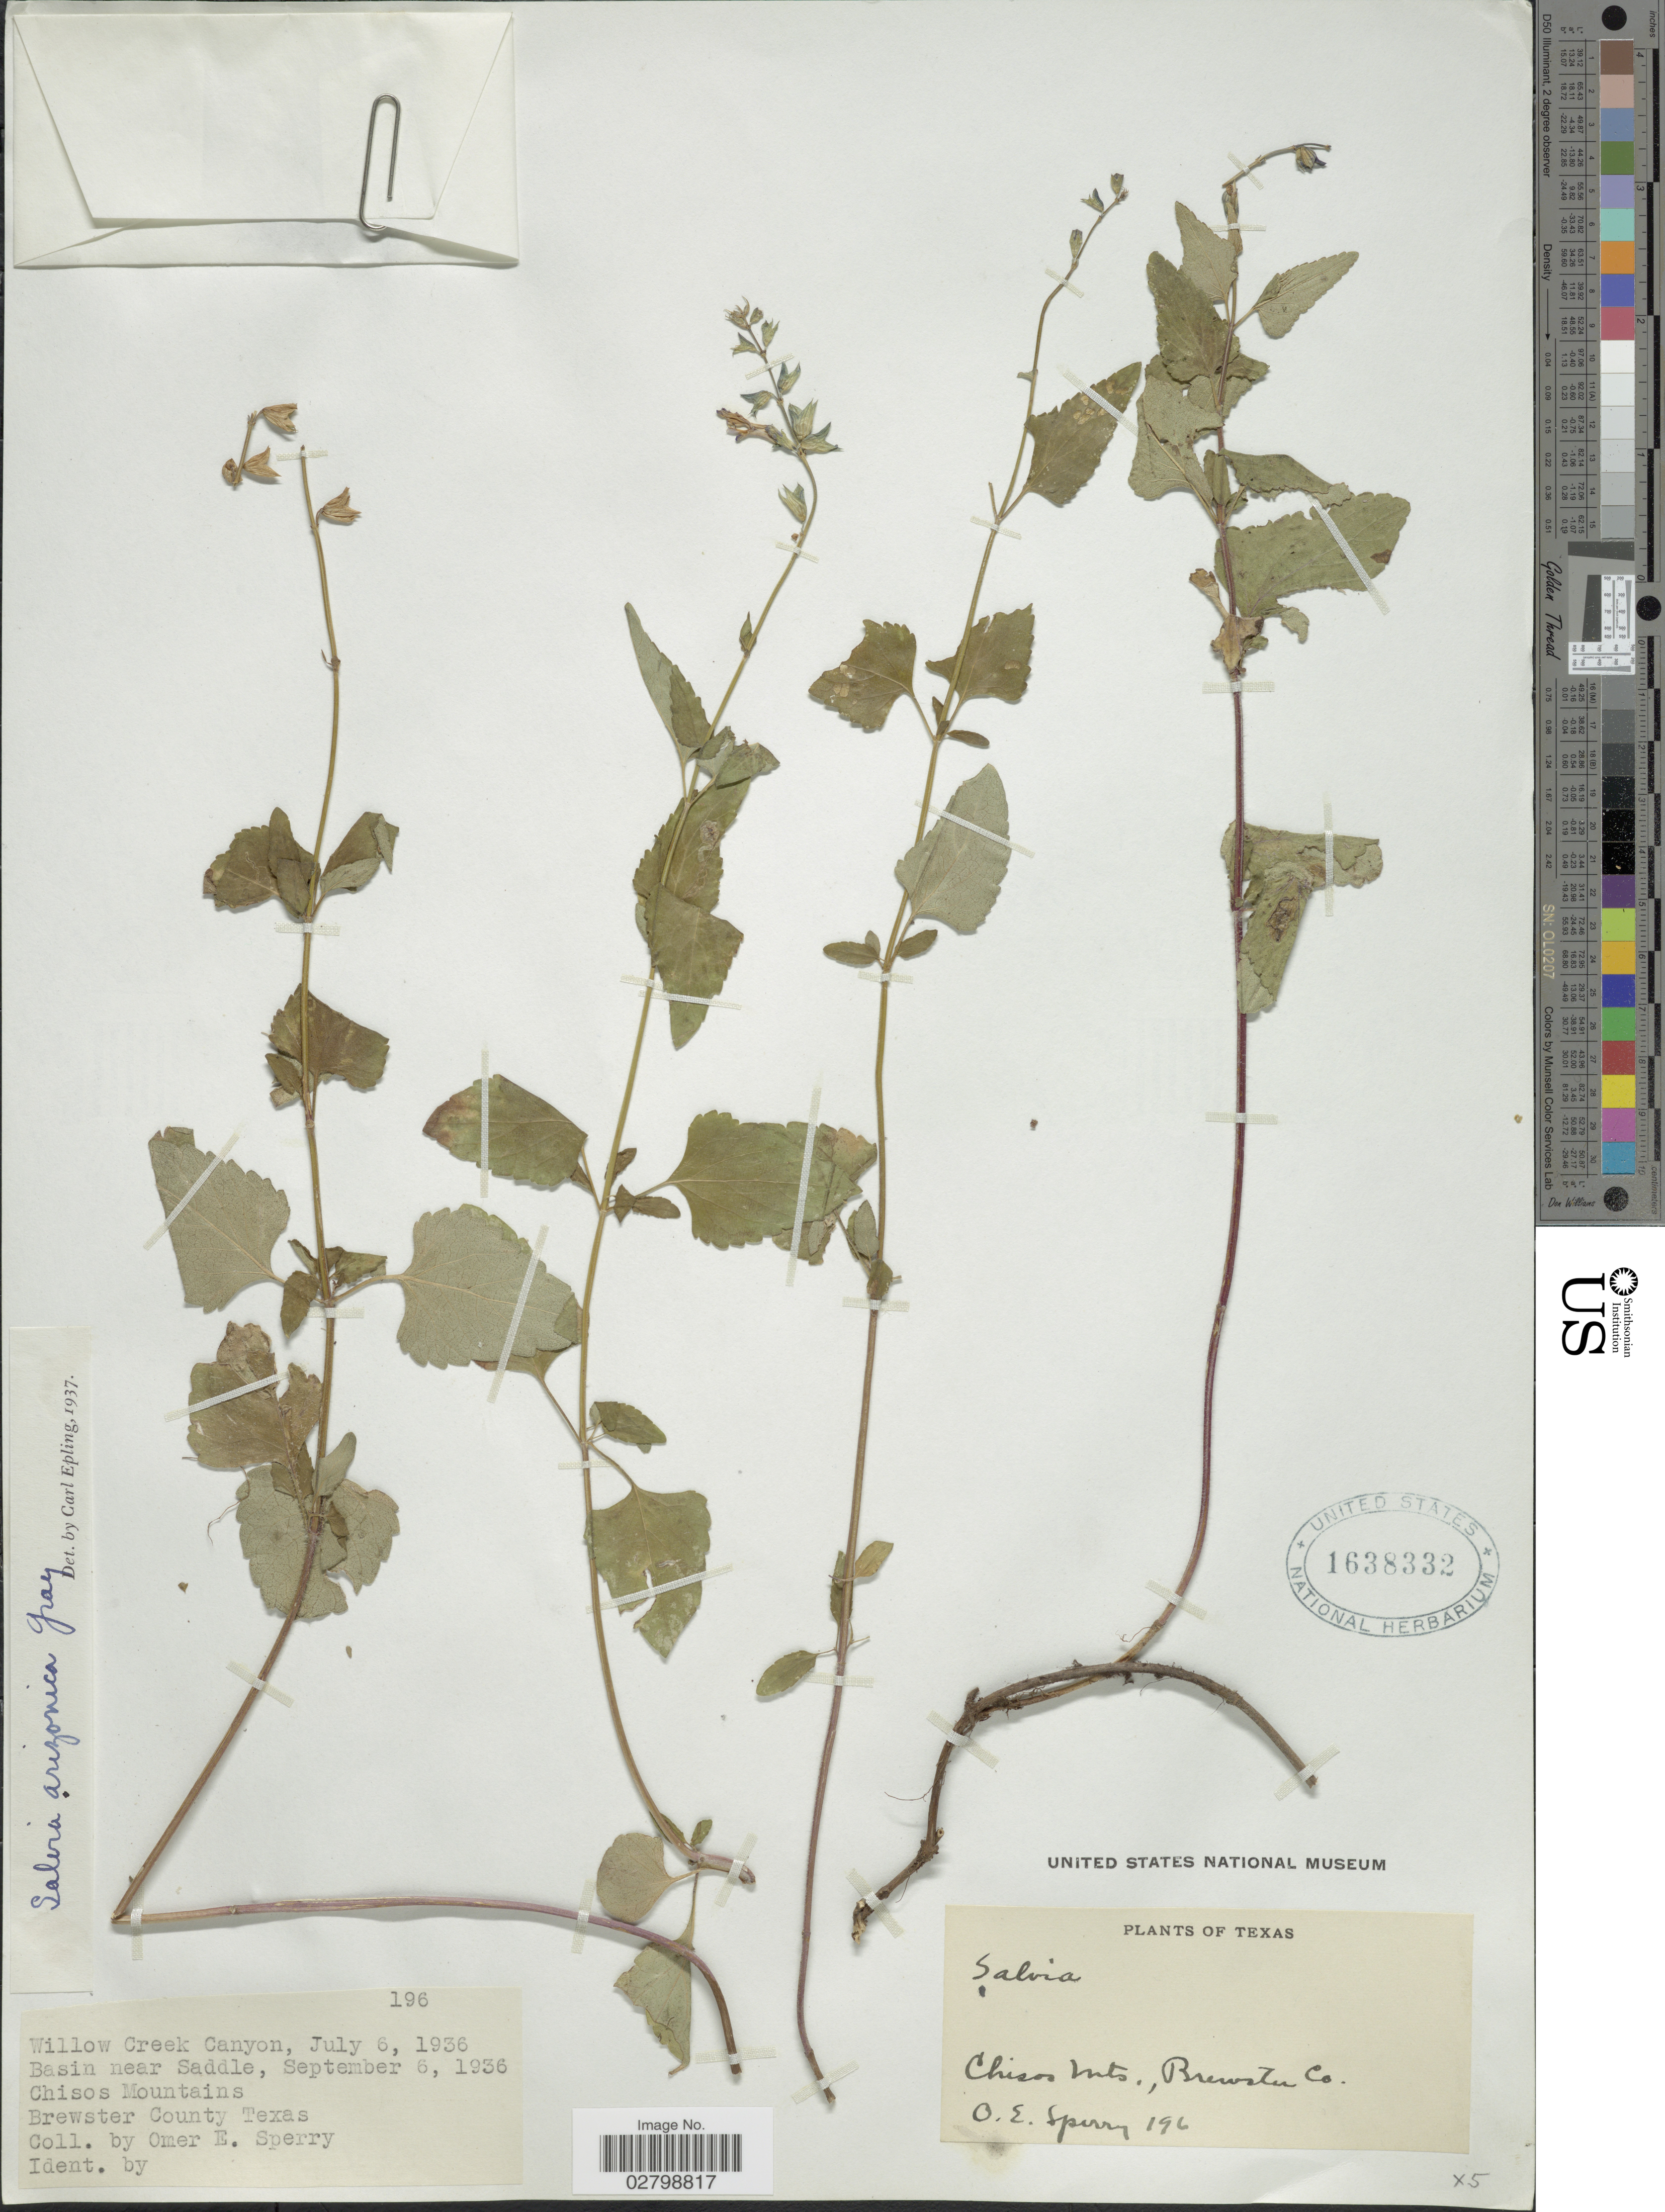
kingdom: Plantae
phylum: Tracheophyta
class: Magnoliopsida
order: Lamiales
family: Lamiaceae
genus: Salvia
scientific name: Salvia arizonica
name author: A. Gray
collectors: O. E. Sperry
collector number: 196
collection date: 1936-07-06/1936-09-06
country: United States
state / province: Texas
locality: Willow Creek Canyon, Basin near Saddle, Chisos Mountains, Brewster County.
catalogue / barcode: US 1638332